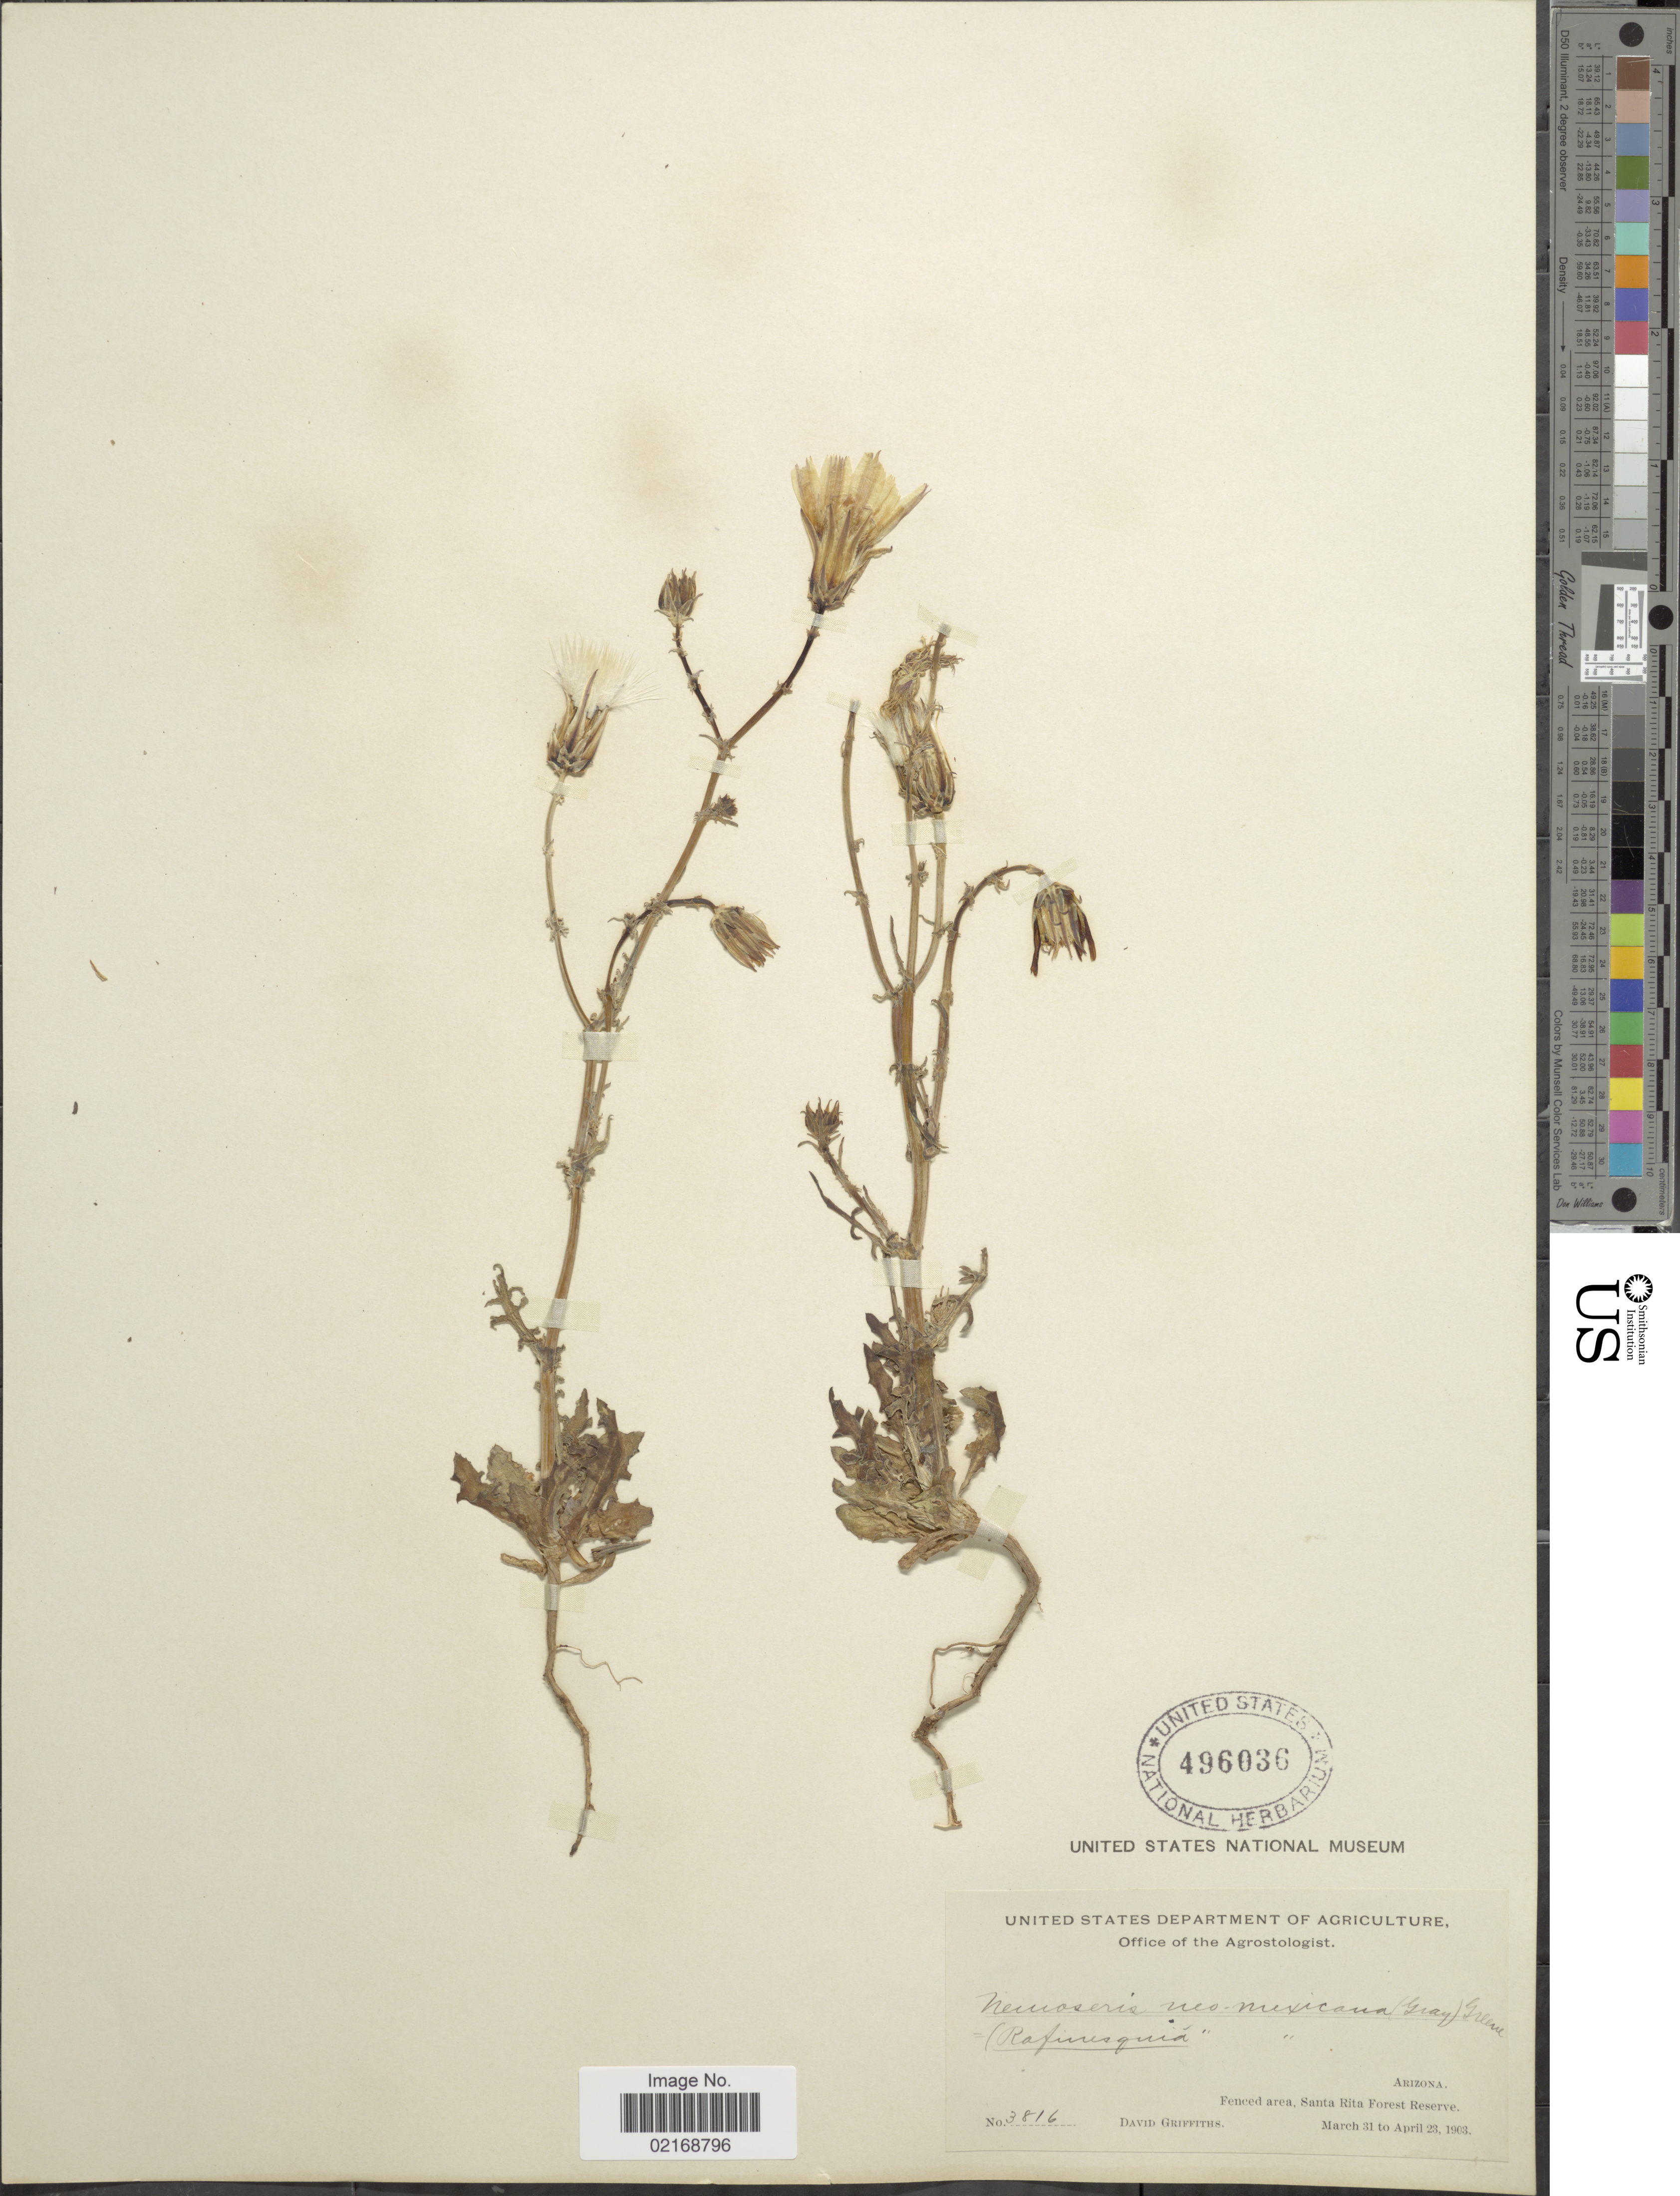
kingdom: Plantae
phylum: Tracheophyta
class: Magnoliopsida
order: Asterales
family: Asteraceae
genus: Rafinesquia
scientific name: Rafinesquia neomexicana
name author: A. Gray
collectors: D. Griffiths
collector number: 3816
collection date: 1903-03-31/1903-04-23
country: United States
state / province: Arizona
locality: Fenced area, Santa Rita Forest Reserve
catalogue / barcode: US 496036